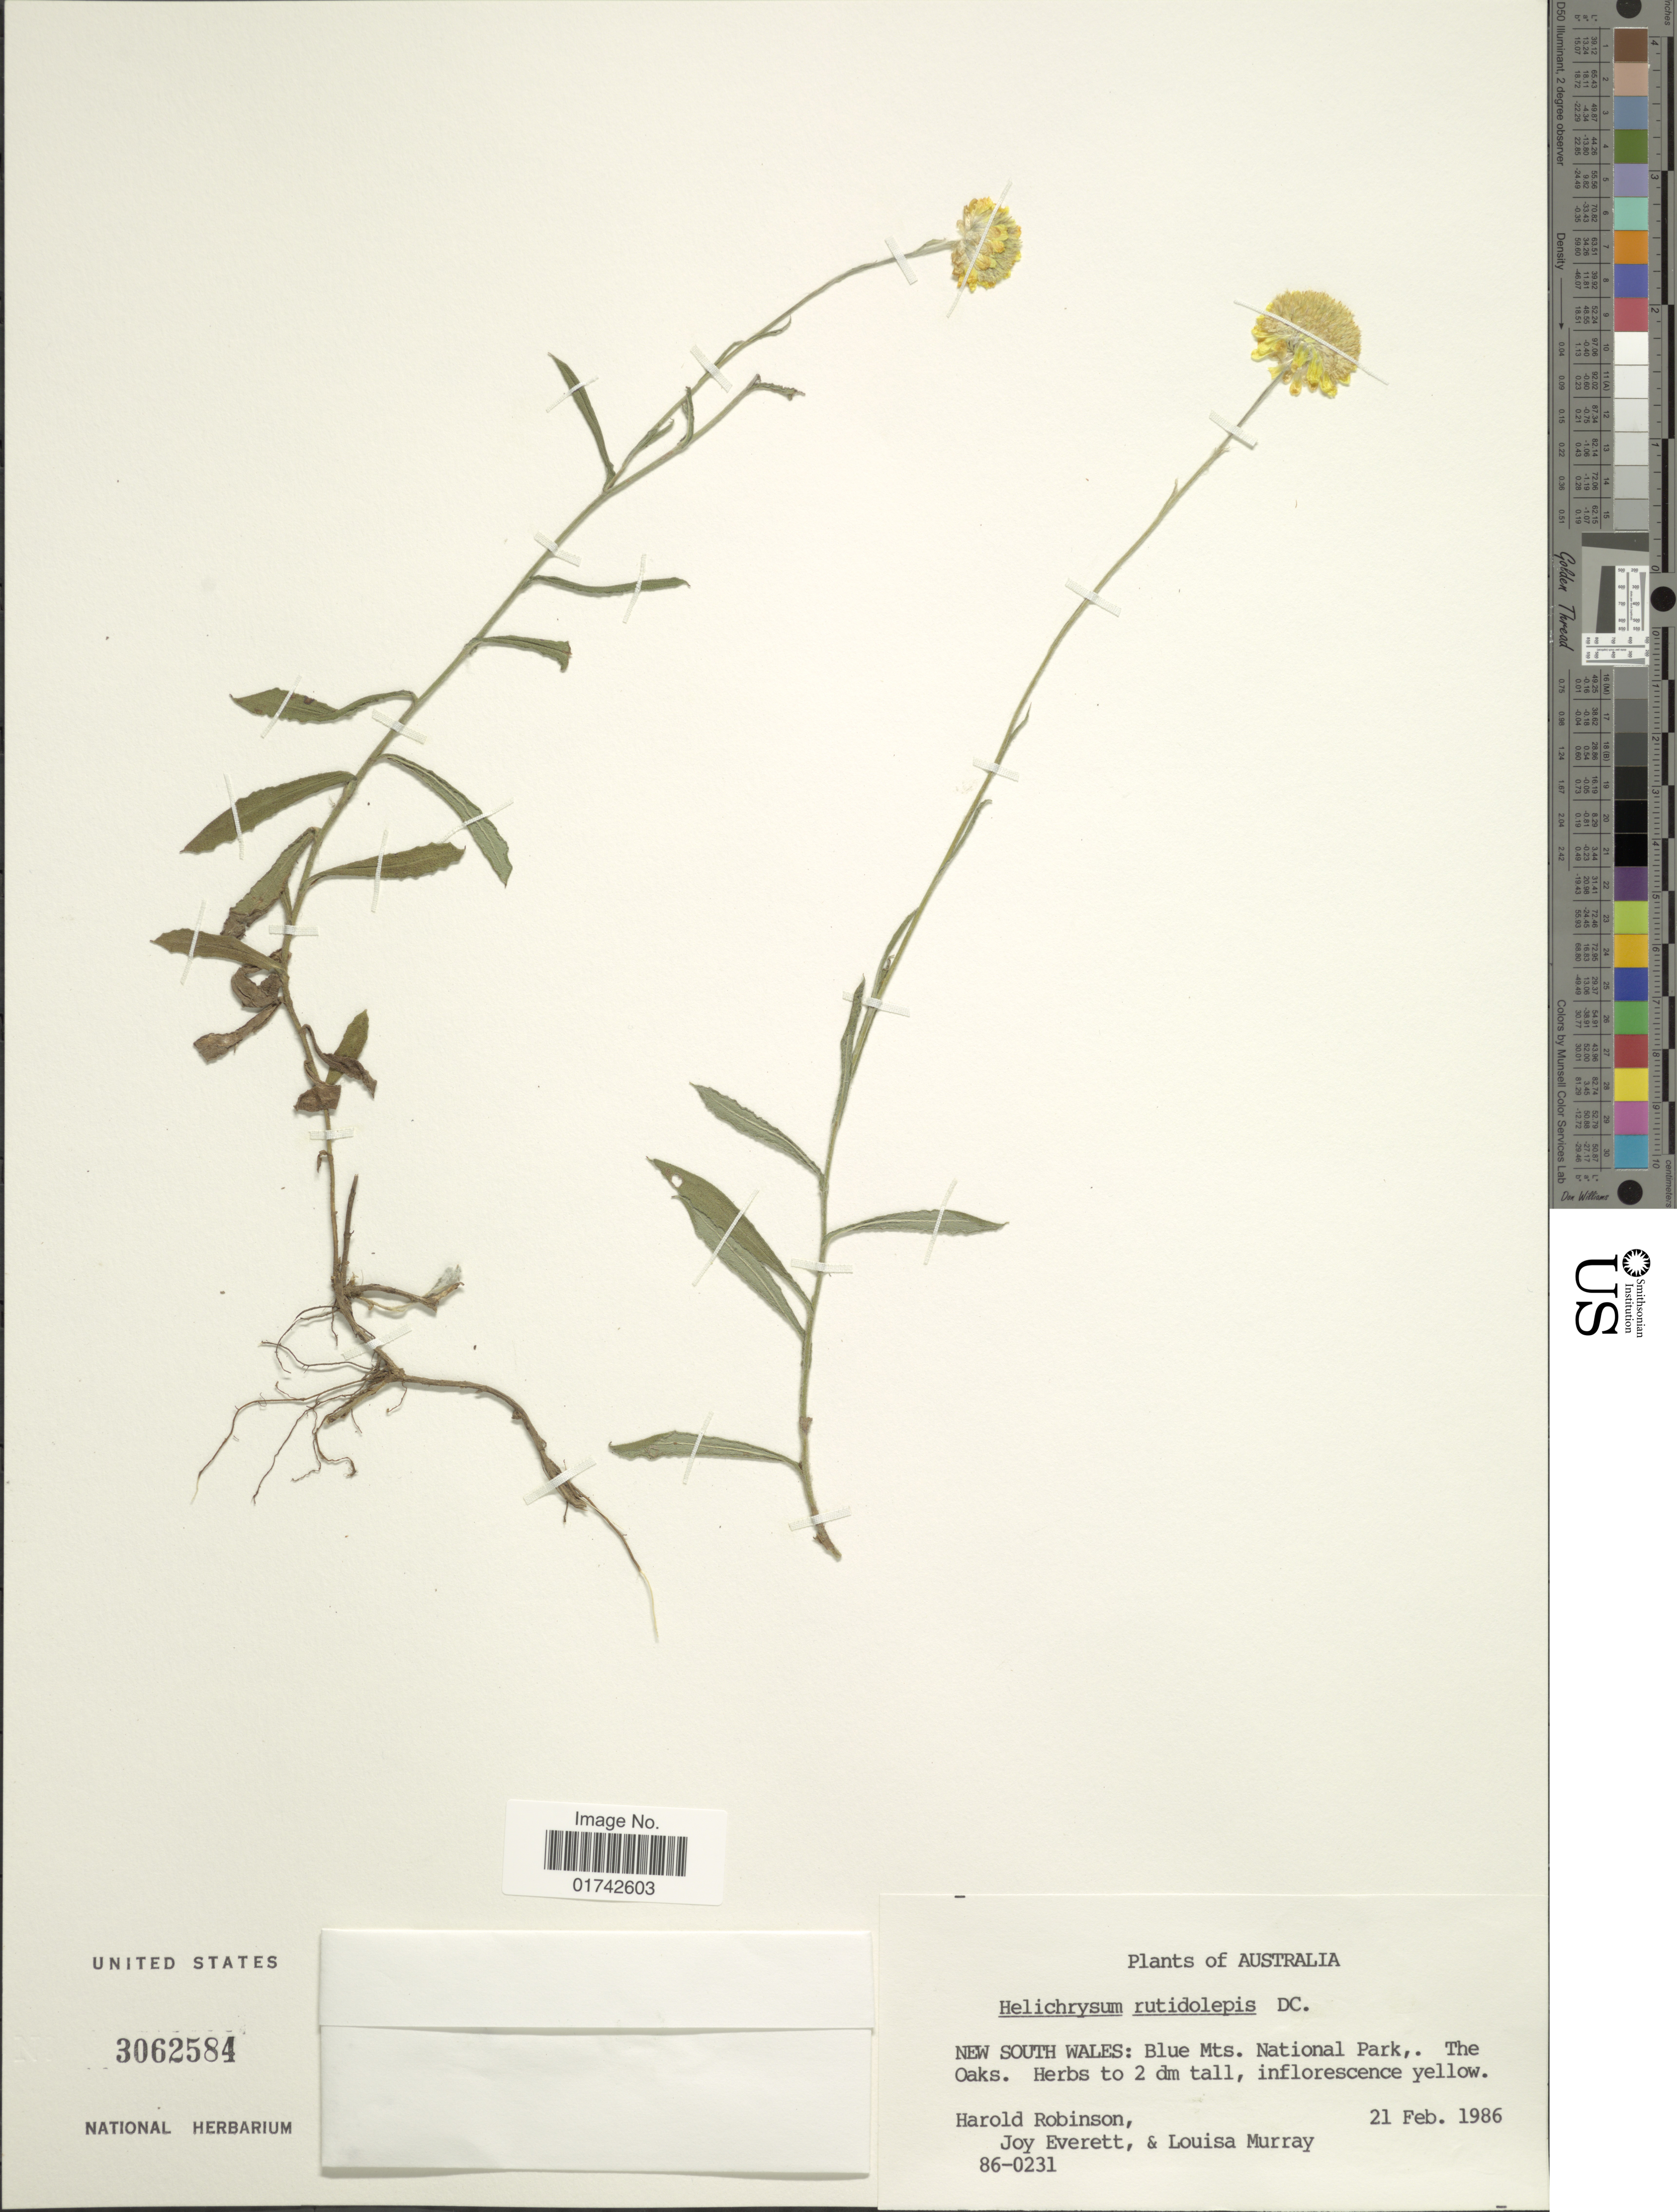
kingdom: Plantae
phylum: Tracheophyta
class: Magnoliopsida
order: Asterales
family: Asteraceae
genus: Helichrysum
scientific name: Helichrysum rutidolepis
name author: DC.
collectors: H. Robinson, J. Everett & L. T. Murray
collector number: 86-0231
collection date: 1986-02-21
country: Australia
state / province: New South Wales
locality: Blue Mts. National Park. The Oaks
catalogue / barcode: US 3062584